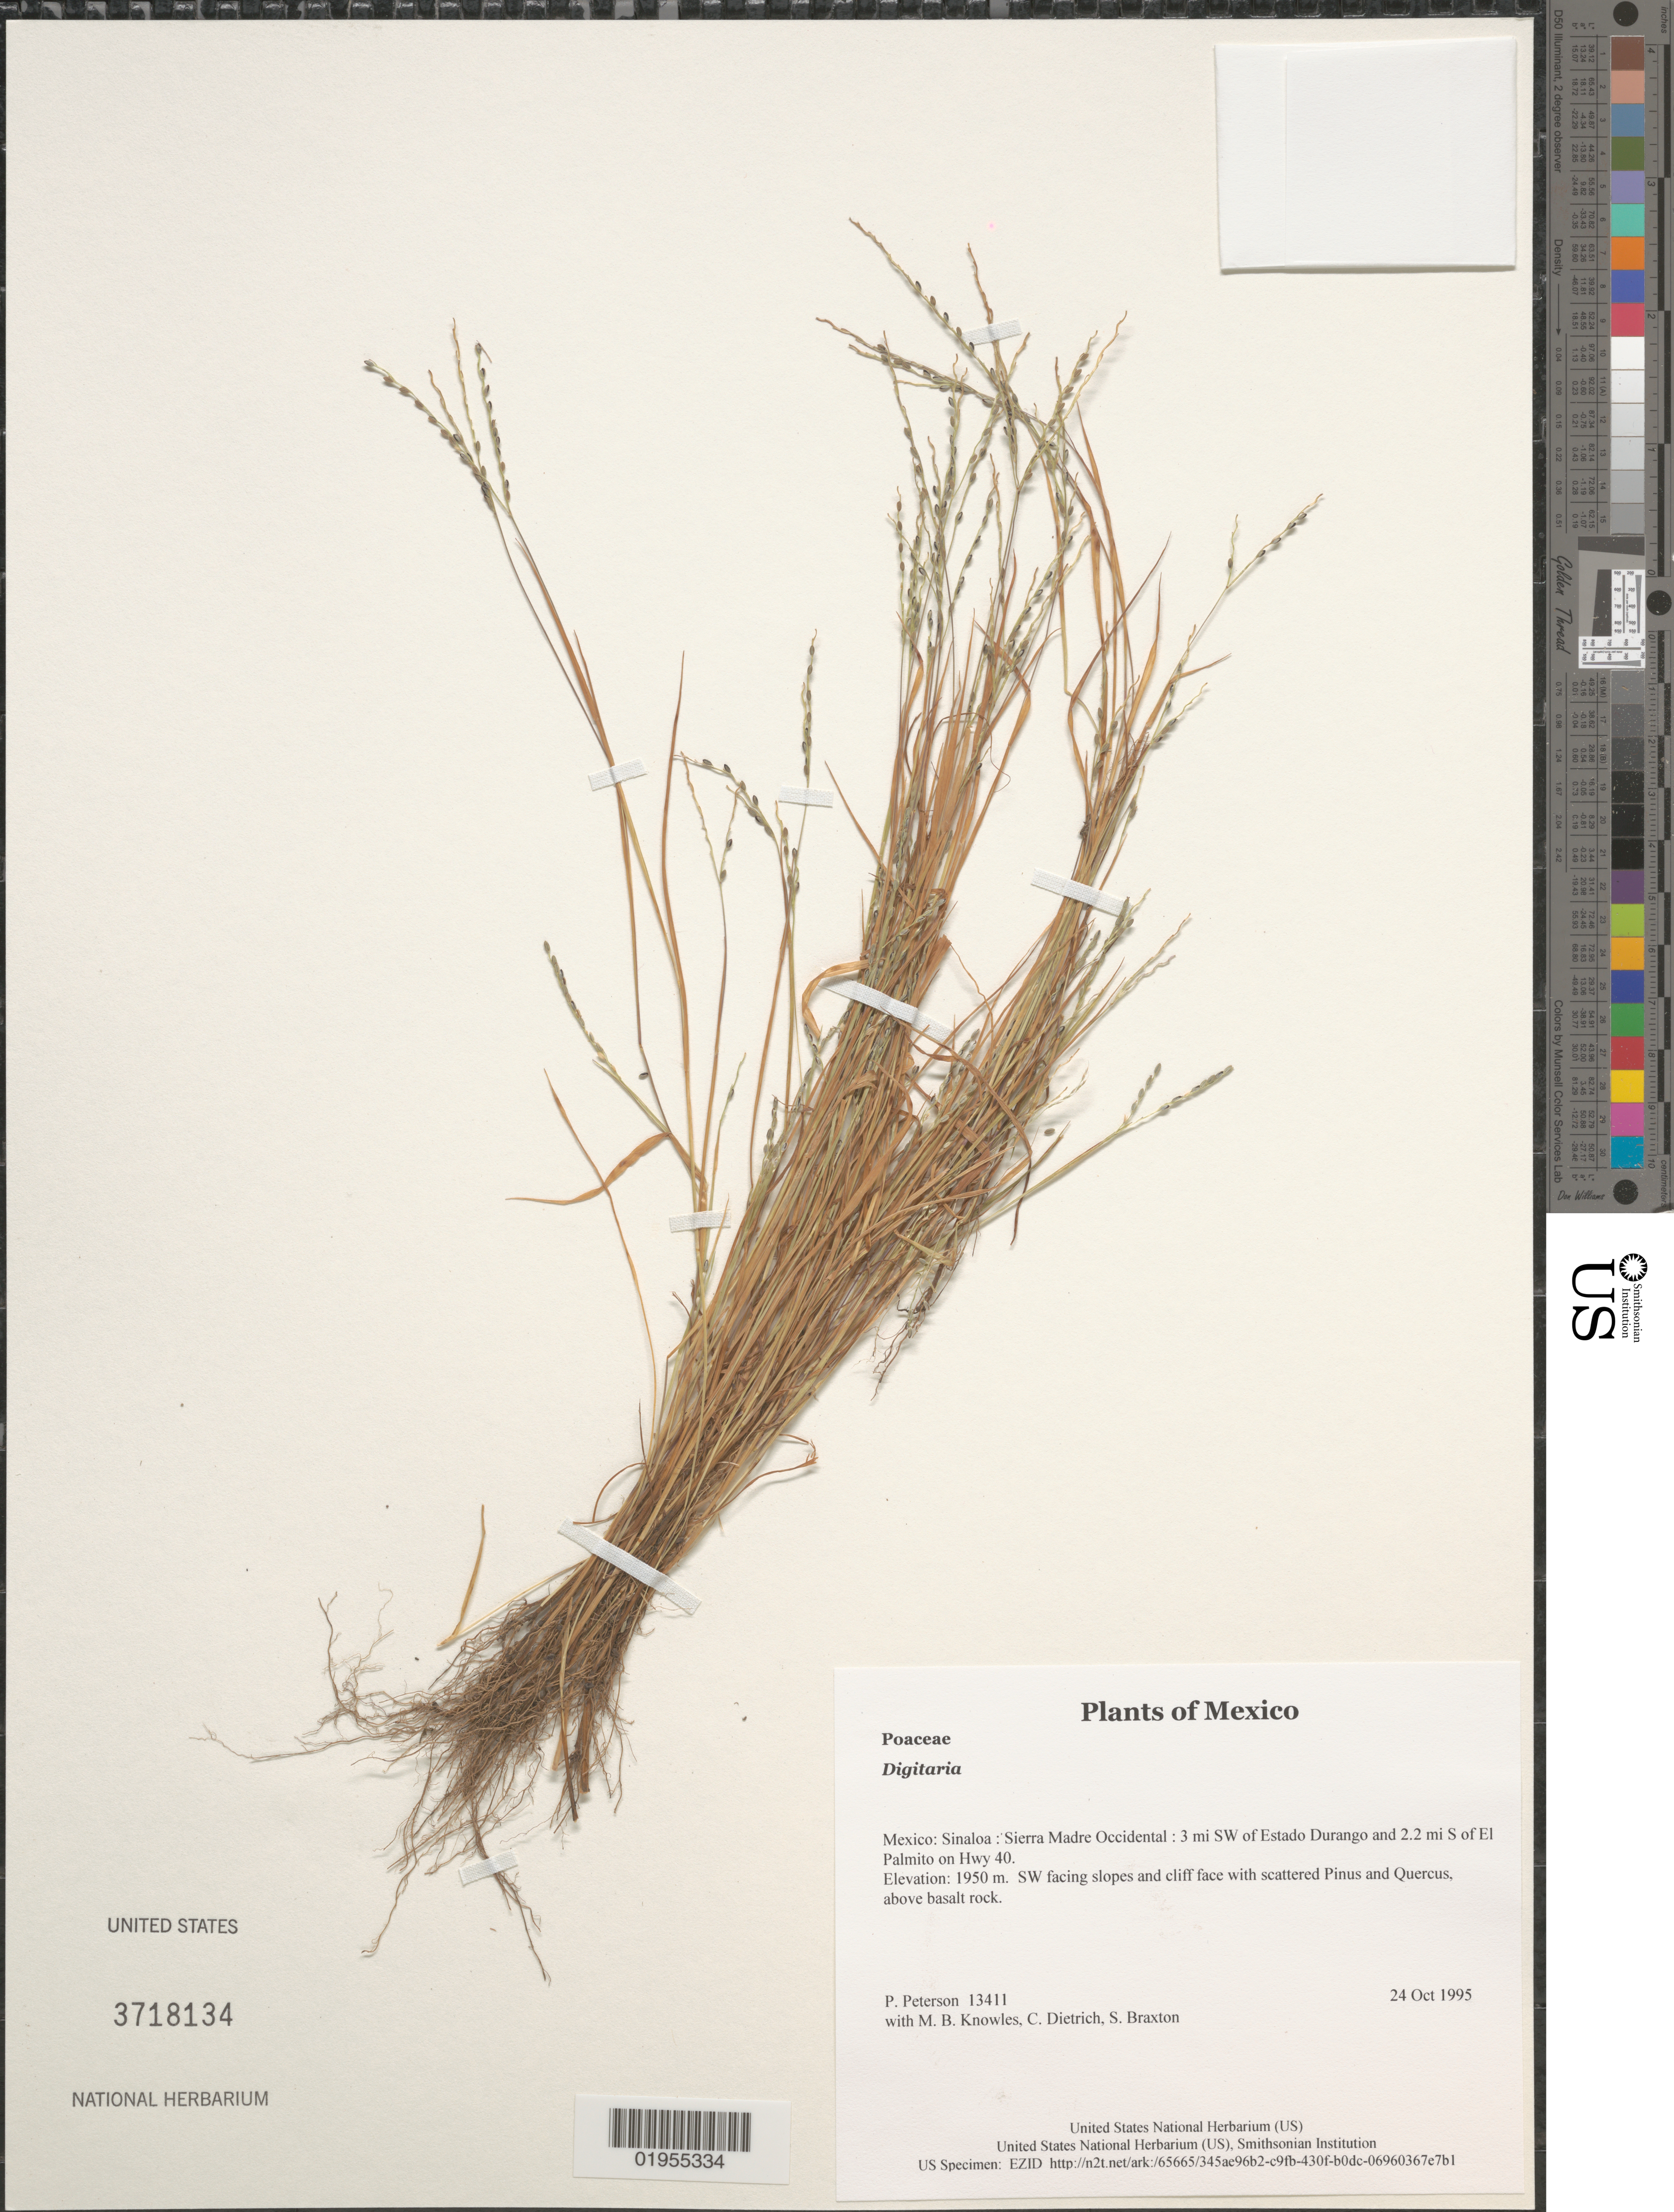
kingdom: Plantae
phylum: Tracheophyta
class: Liliopsida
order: Poales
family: Poaceae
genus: Digitaria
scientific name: Digitaria sp.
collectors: P. M. Peterson, M. B. Knowles, C. Dietrich & S. Braxton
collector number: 13411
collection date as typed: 24 Oct 1995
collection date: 1995-10-24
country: Mexico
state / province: Sinaloa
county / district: Sierra Madre Occidental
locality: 3 mi SW of Estado Durango and 2.2 mi S of El Palmito on Hwy 40.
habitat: SW facing slopes and cliff face with scattered Pinus and Quercus, above basalt rock.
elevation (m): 1950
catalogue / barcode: US 3718134